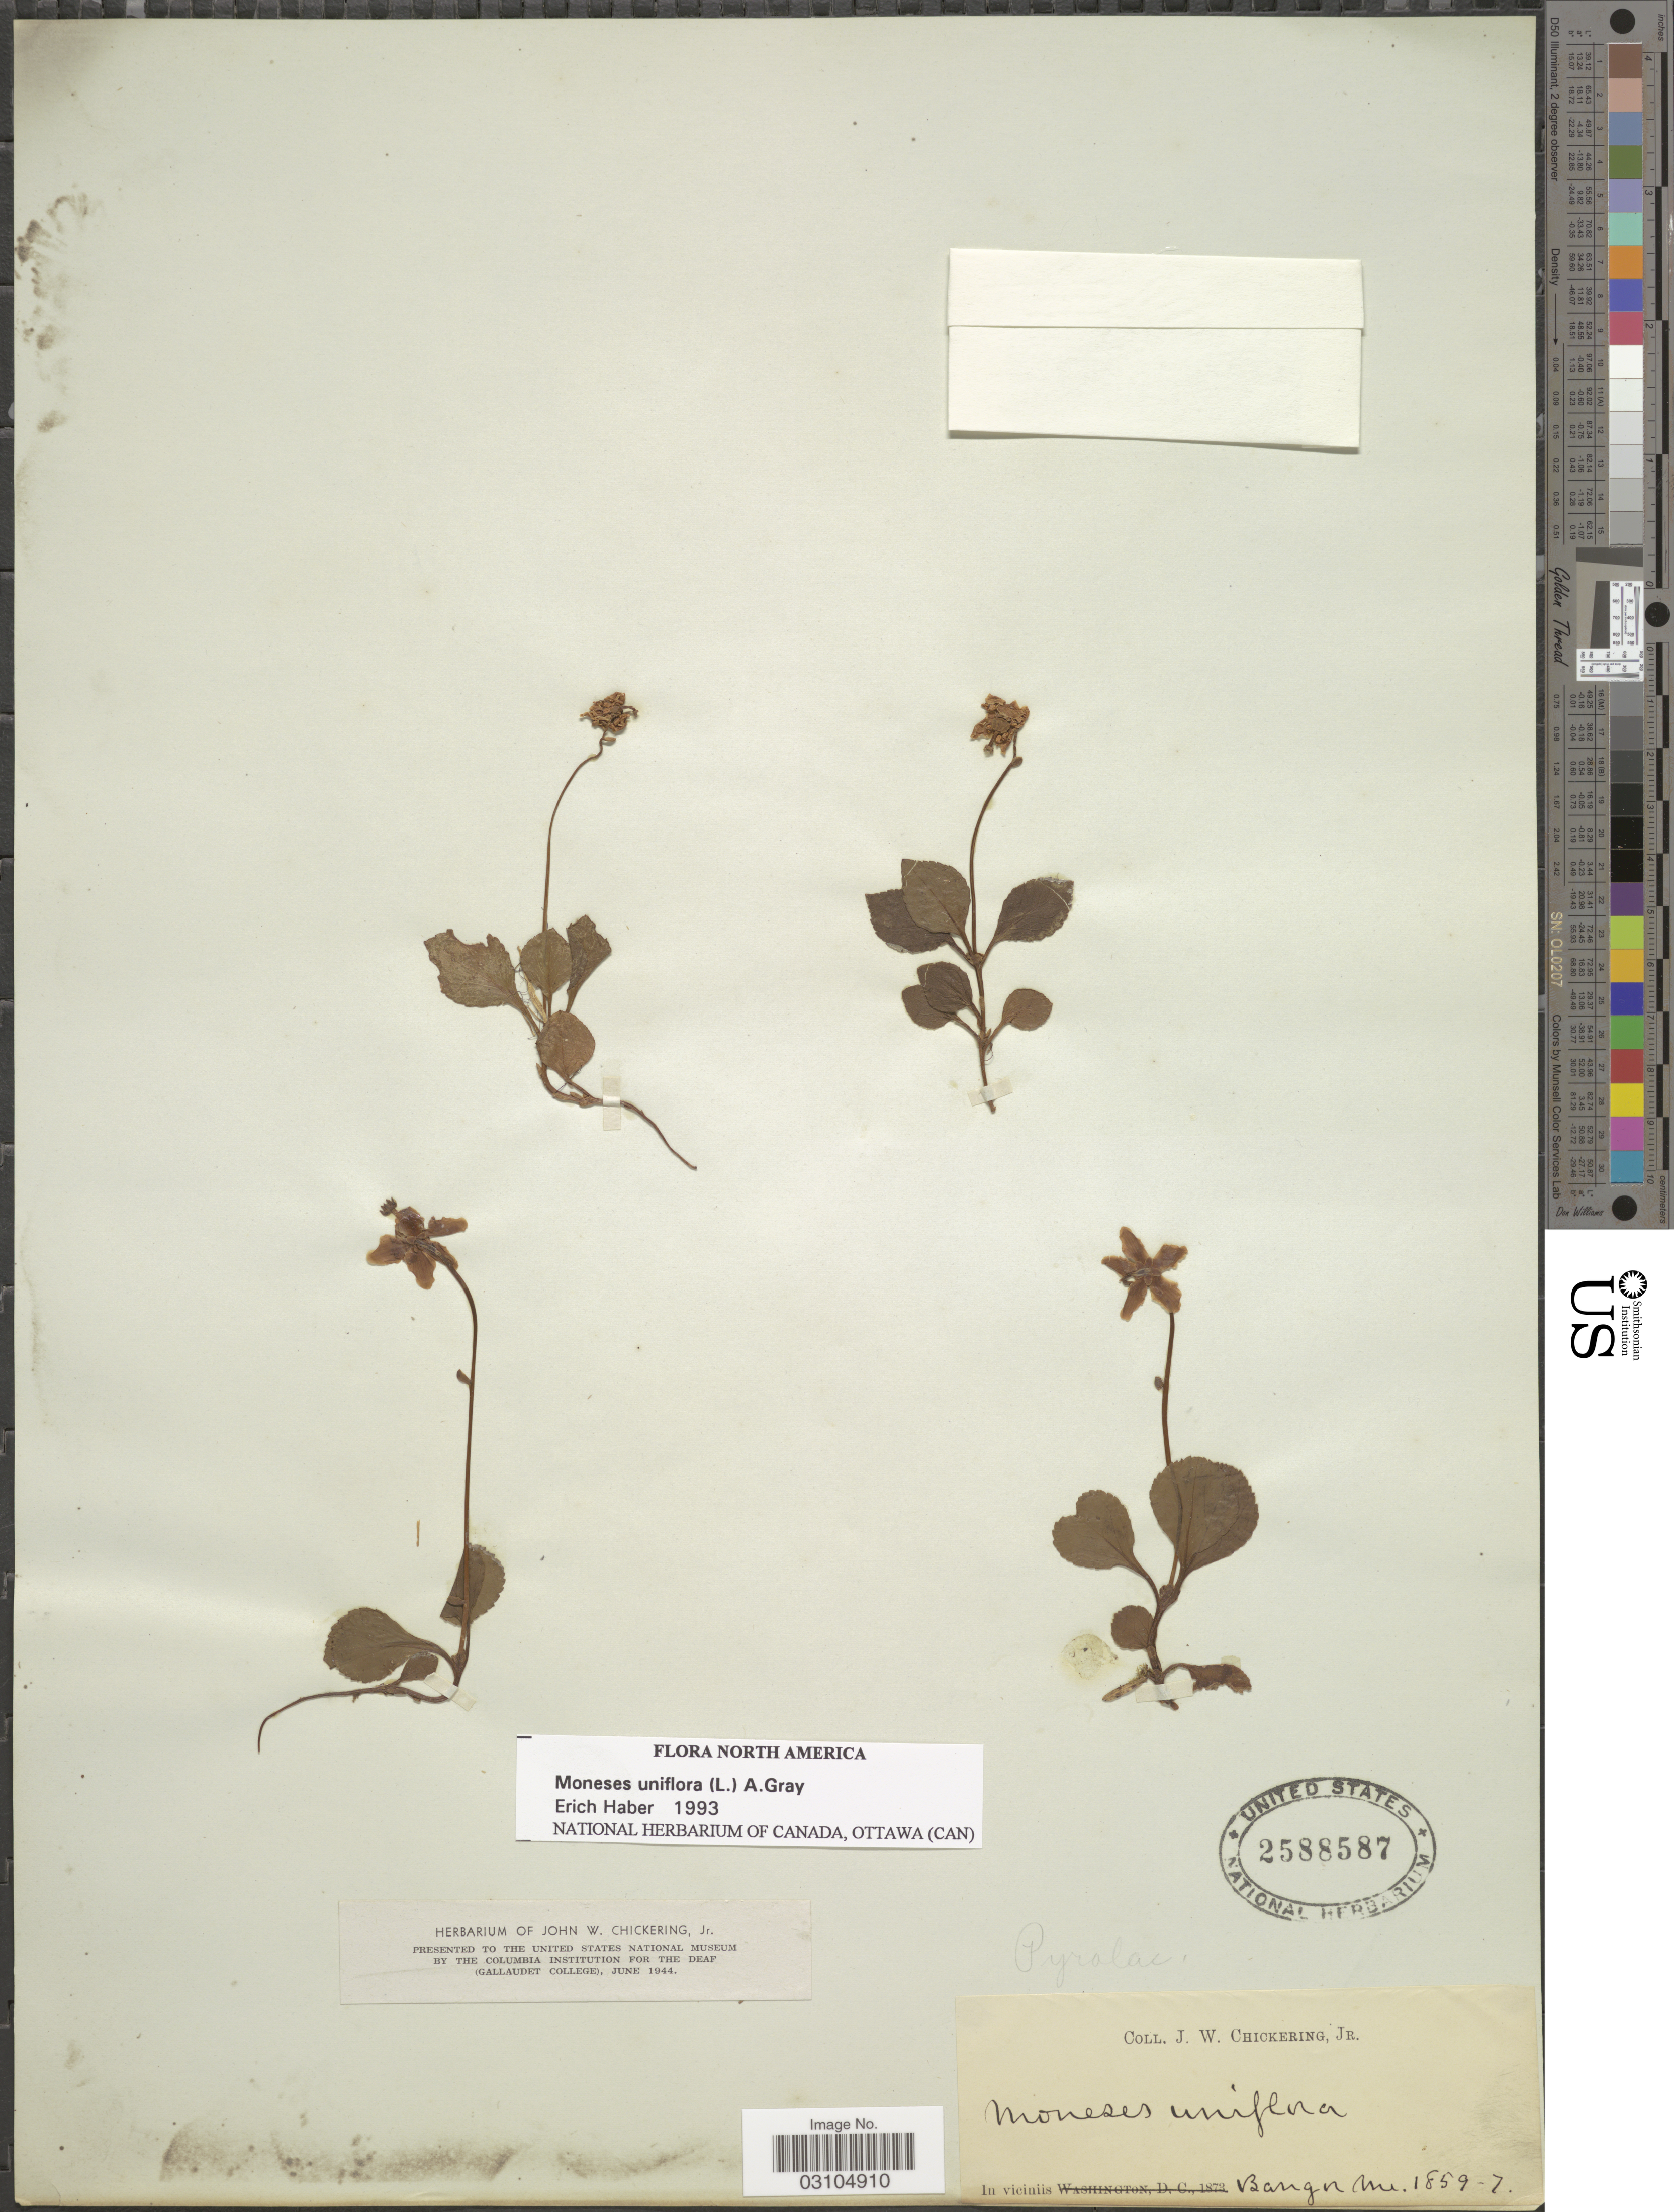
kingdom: Plantae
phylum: Tracheophyta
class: Magnoliopsida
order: Ericales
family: Ericaceae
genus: Moneses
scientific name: Moneses uniflora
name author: (L.) A. Gray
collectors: J. W. Chickering Jr.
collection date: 1857/1859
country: United States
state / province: Maine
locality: In viciniis, Bangor.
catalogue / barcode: US 2588587